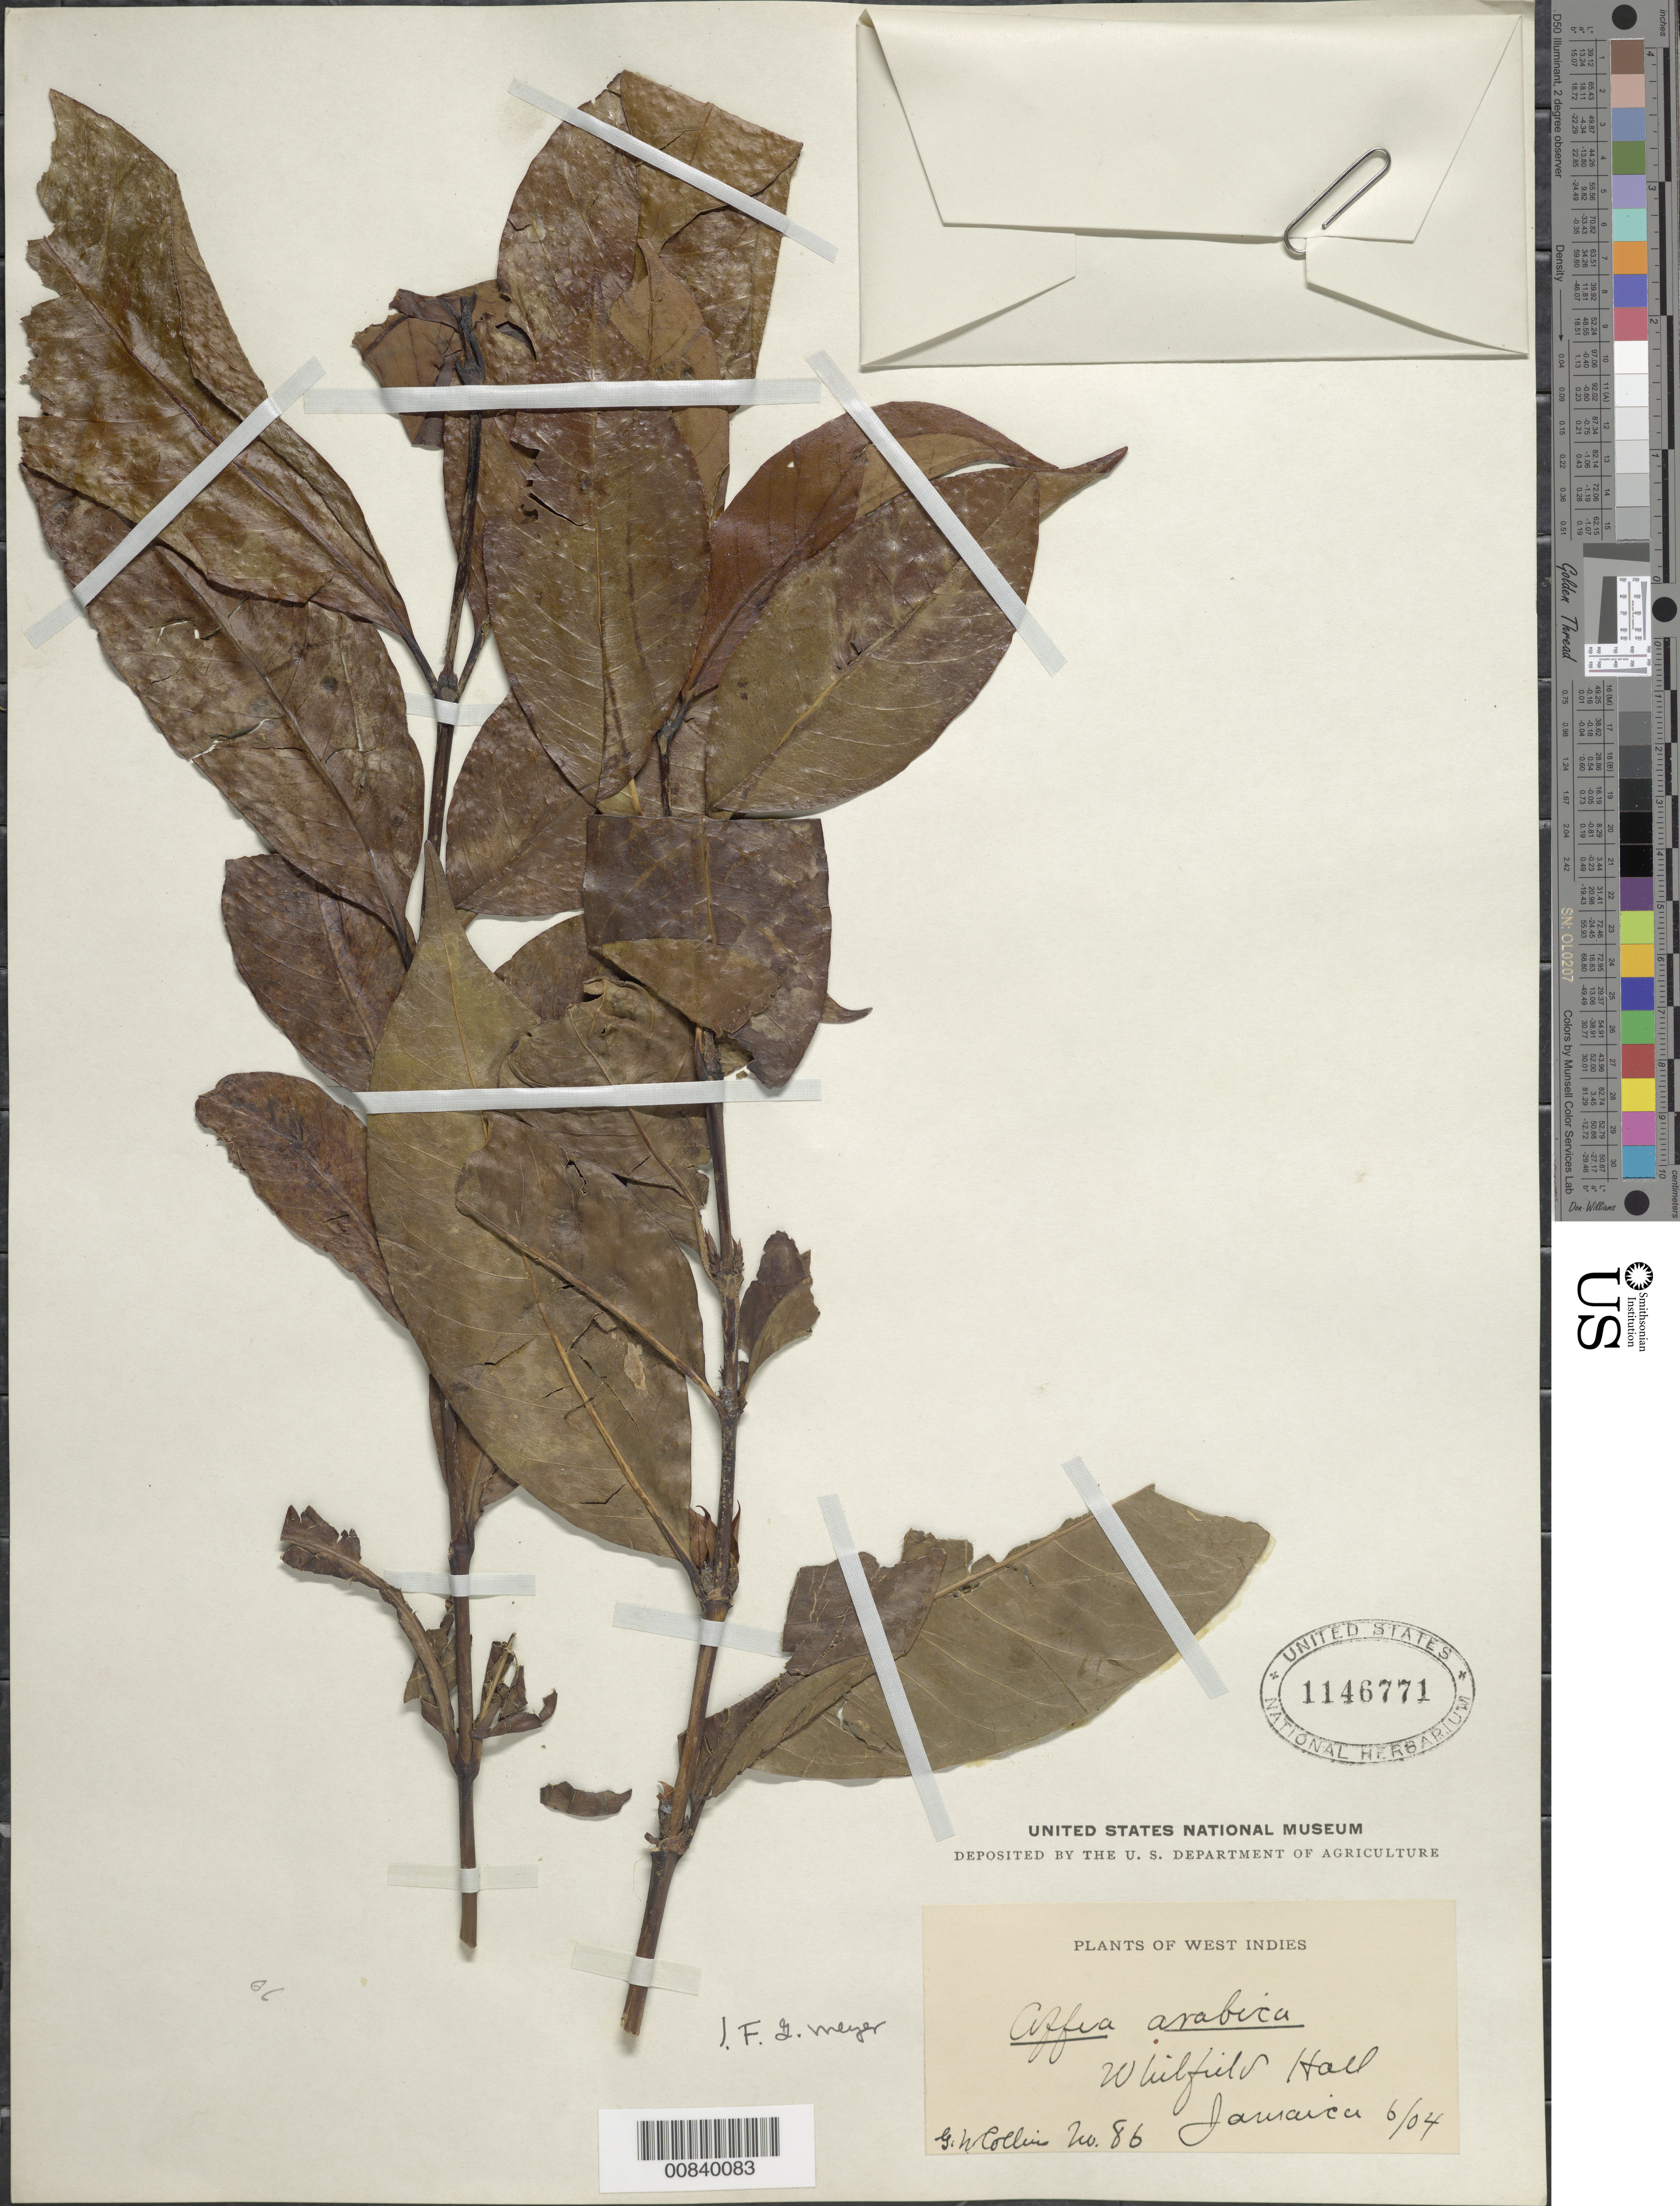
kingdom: Plantae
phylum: Tracheophyta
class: Magnoliopsida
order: Gentianales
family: Rubiaceae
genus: Coffea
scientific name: Coffea arabica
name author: L.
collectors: G. Collins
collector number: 86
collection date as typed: Jun 1904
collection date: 1904-06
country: Jamaica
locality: Whitfield Hall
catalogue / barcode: US 1146771